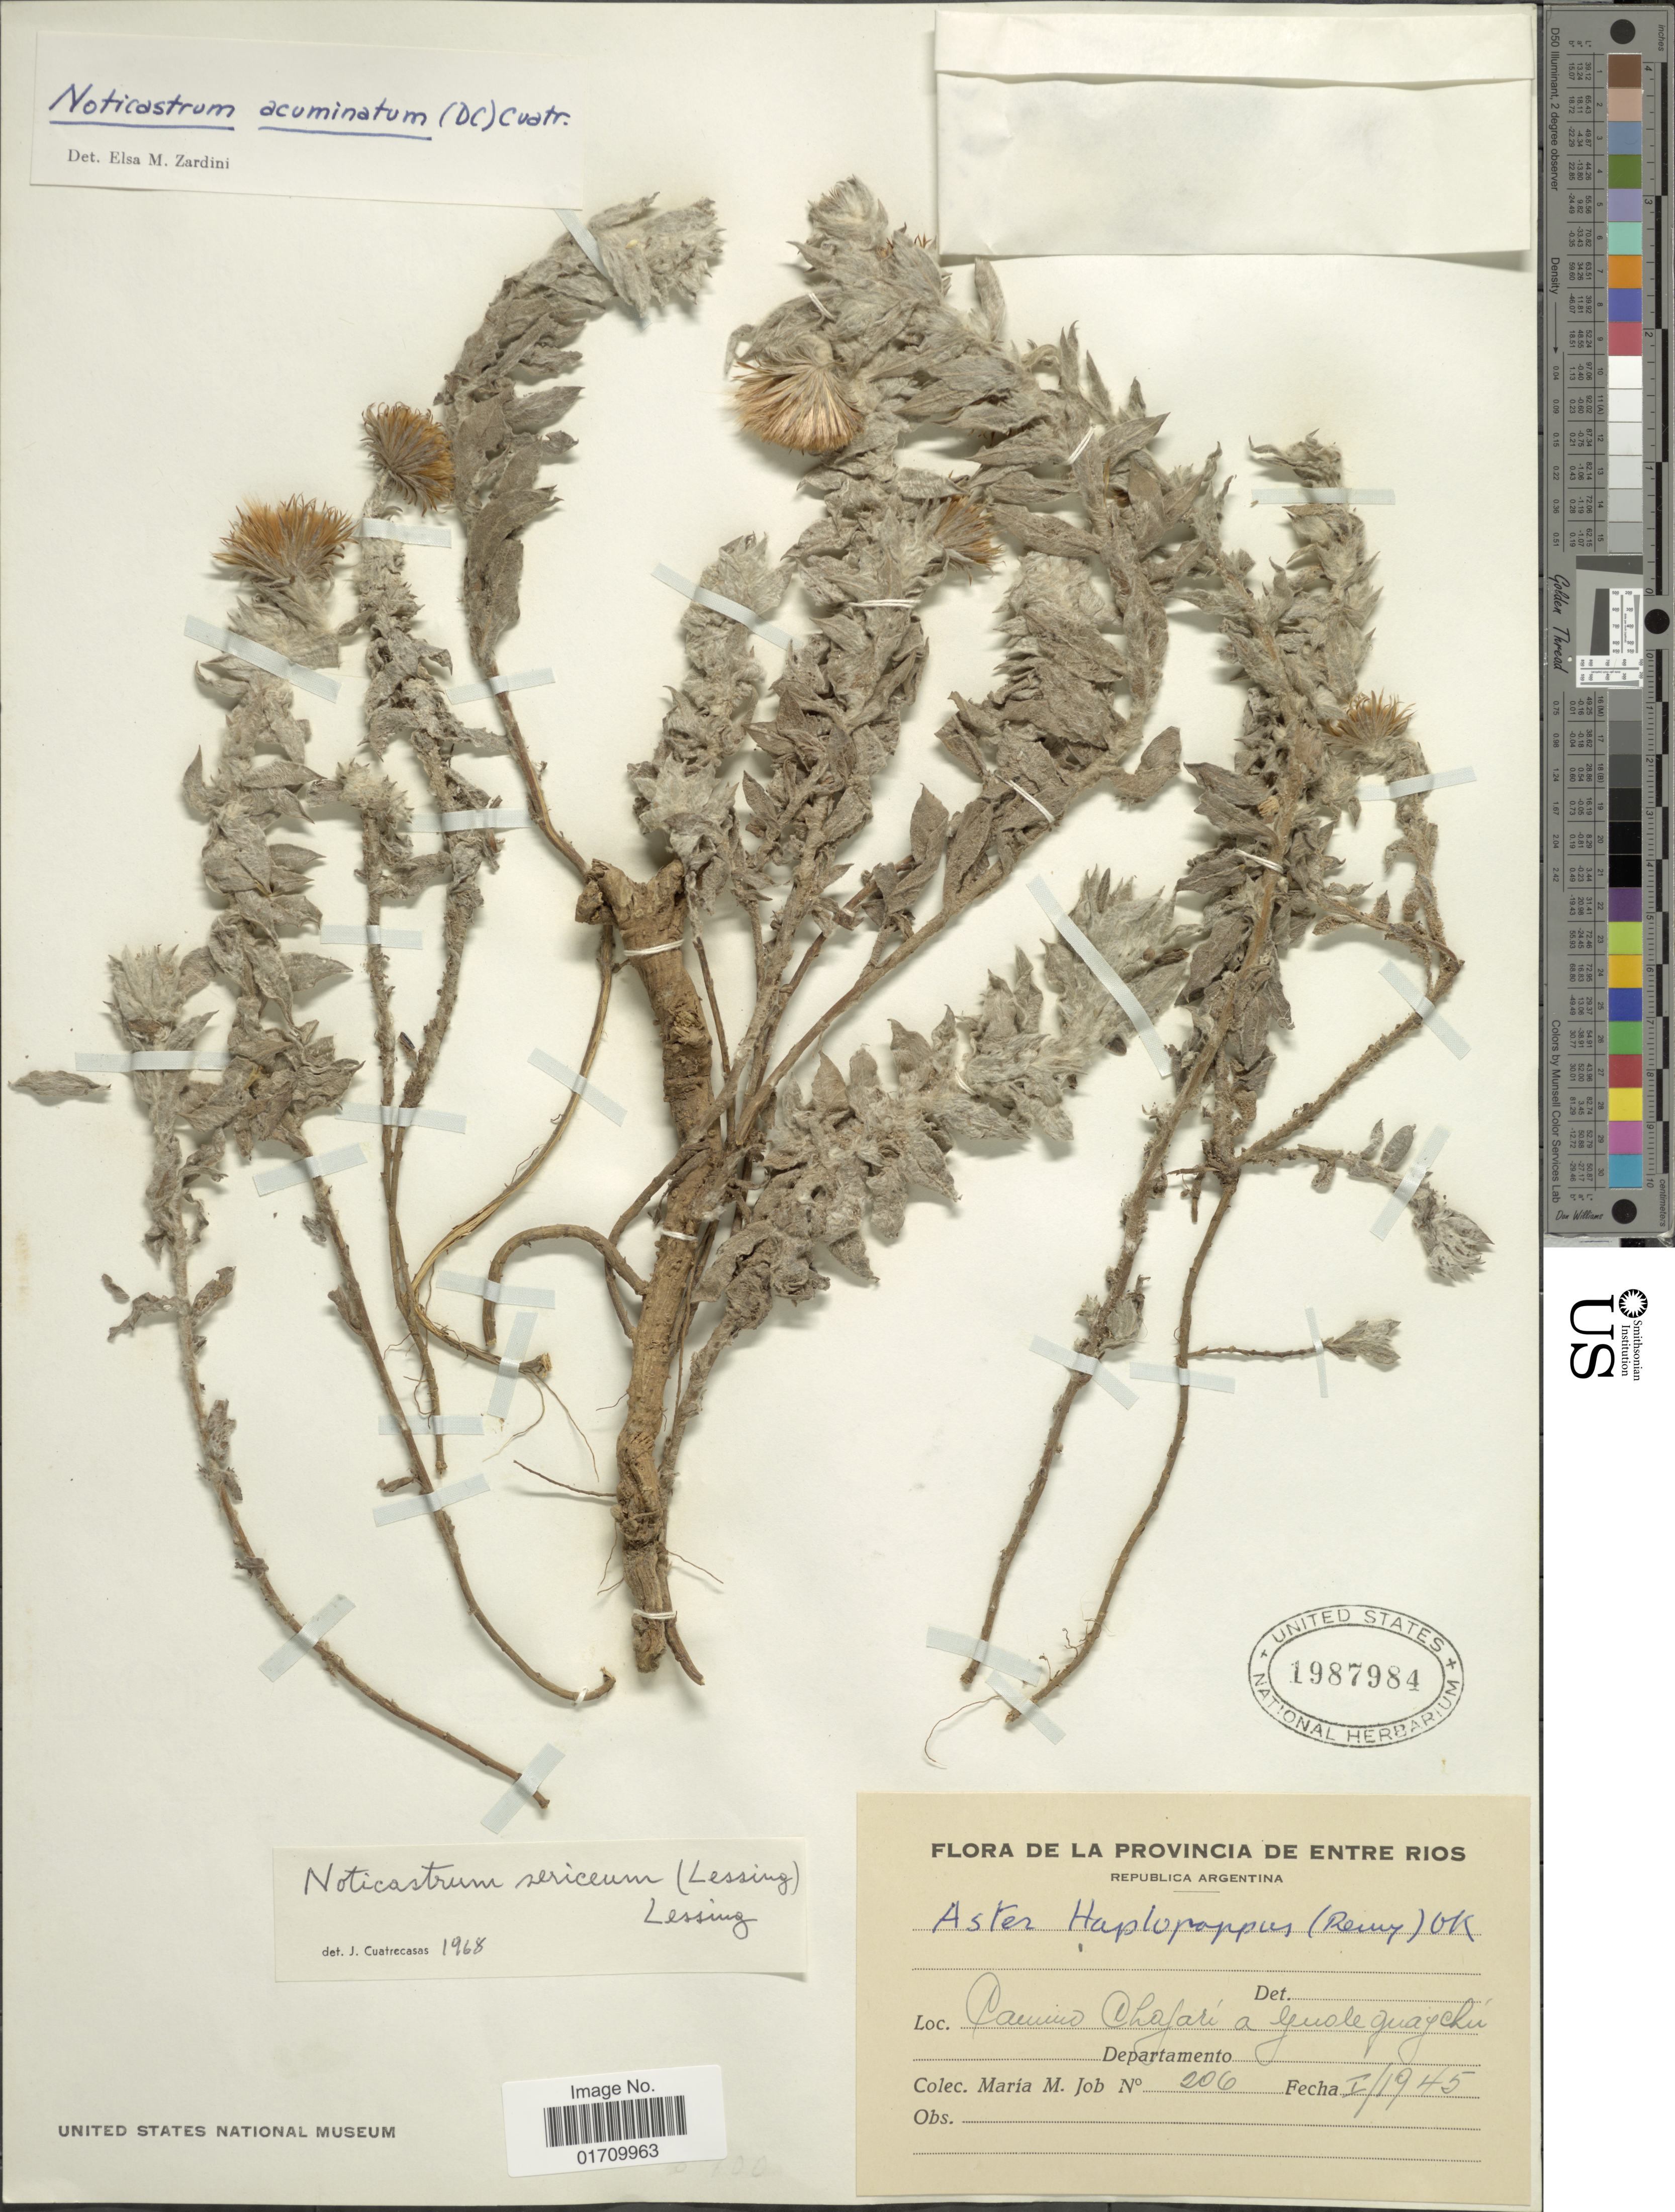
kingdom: Plantae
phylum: Tracheophyta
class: Magnoliopsida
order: Asterales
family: Asteraceae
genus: Noticastrum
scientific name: Noticastrum acuminatum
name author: (DC.) Cuatrec.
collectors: M. Job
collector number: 206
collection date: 1945-01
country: Argentina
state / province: Entre Rios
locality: Republica Argentina, Camino Chajari a Gualeguaychu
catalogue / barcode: US 1987984